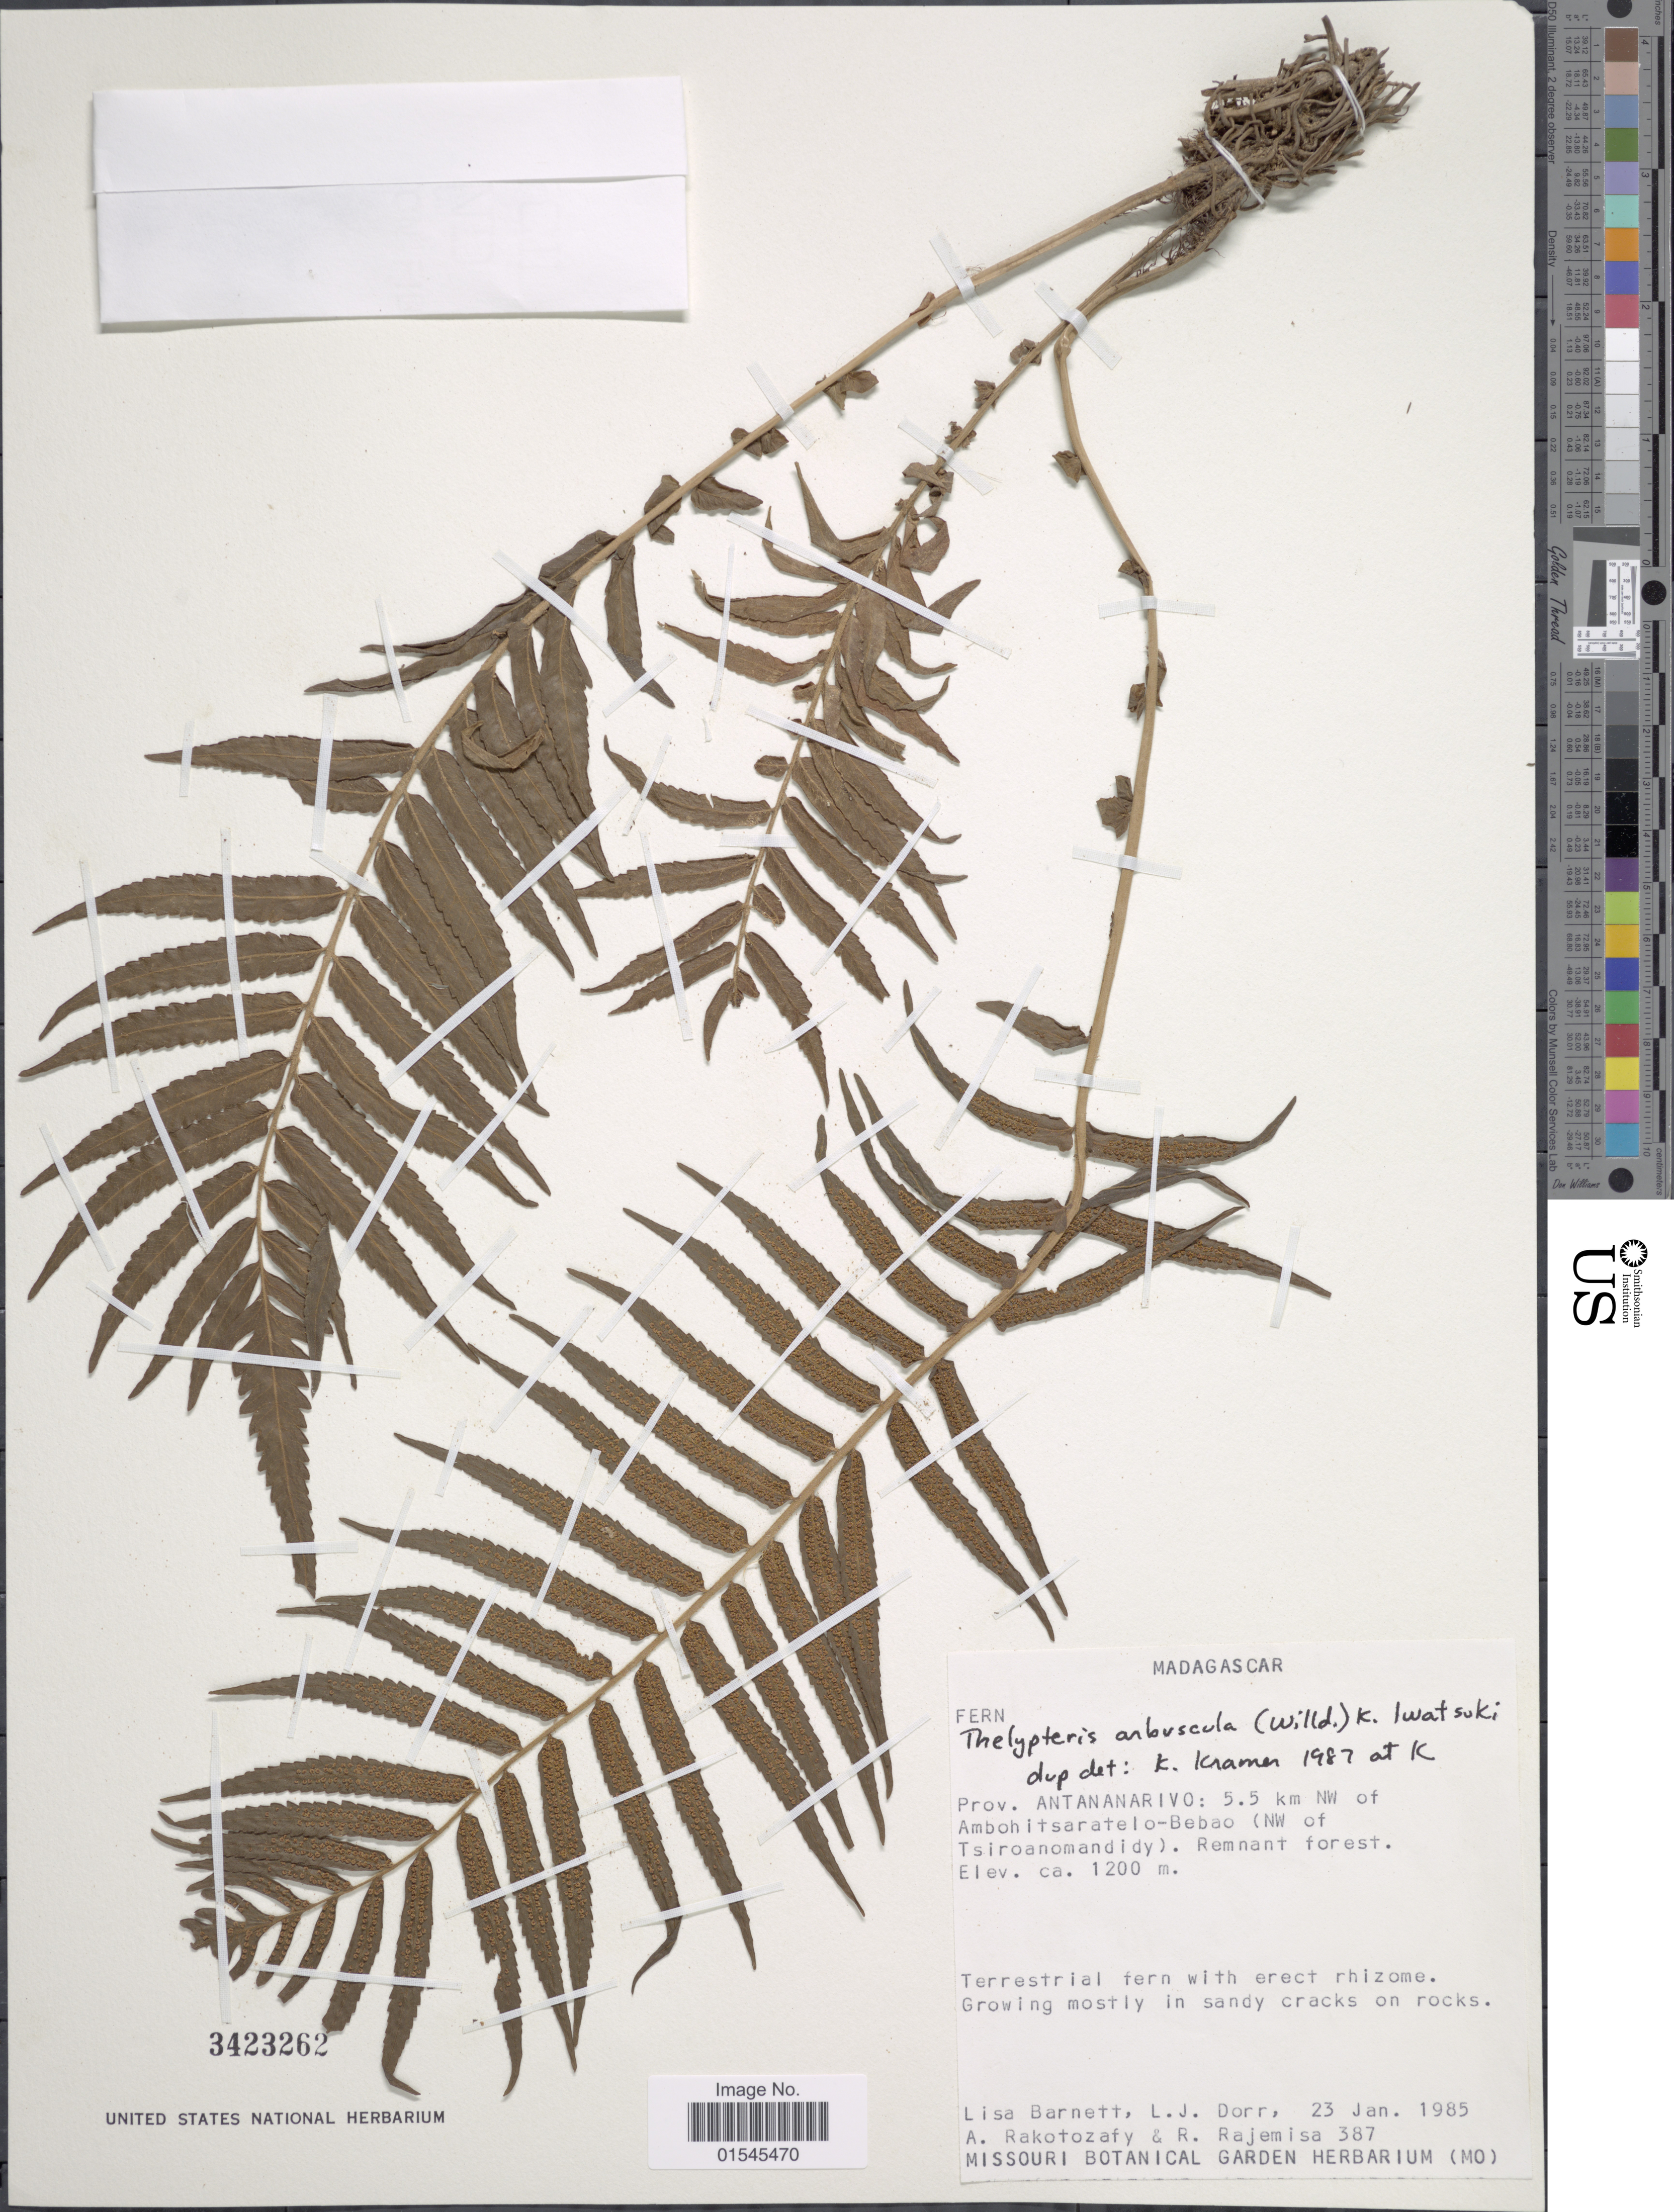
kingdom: Plantae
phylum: Tracheophyta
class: Polypodiopsida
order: Polypodiales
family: Thelypteridaceae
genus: Sphaerostephanos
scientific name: Sphaerostephanos arbuscula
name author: (Willd.) Holttum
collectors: L. C. Barnett, L. J. Dorr, A. Rakotozafy & R. Rajemisa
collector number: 387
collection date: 1985-01-23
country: Madagascar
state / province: Bongolava / Menabe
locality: Madagascar. Antananarivo: 5.5 km NW of Ambohitsaratelo-Bebao (NW of Tsiroanomandly)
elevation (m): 1200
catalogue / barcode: US 3423262